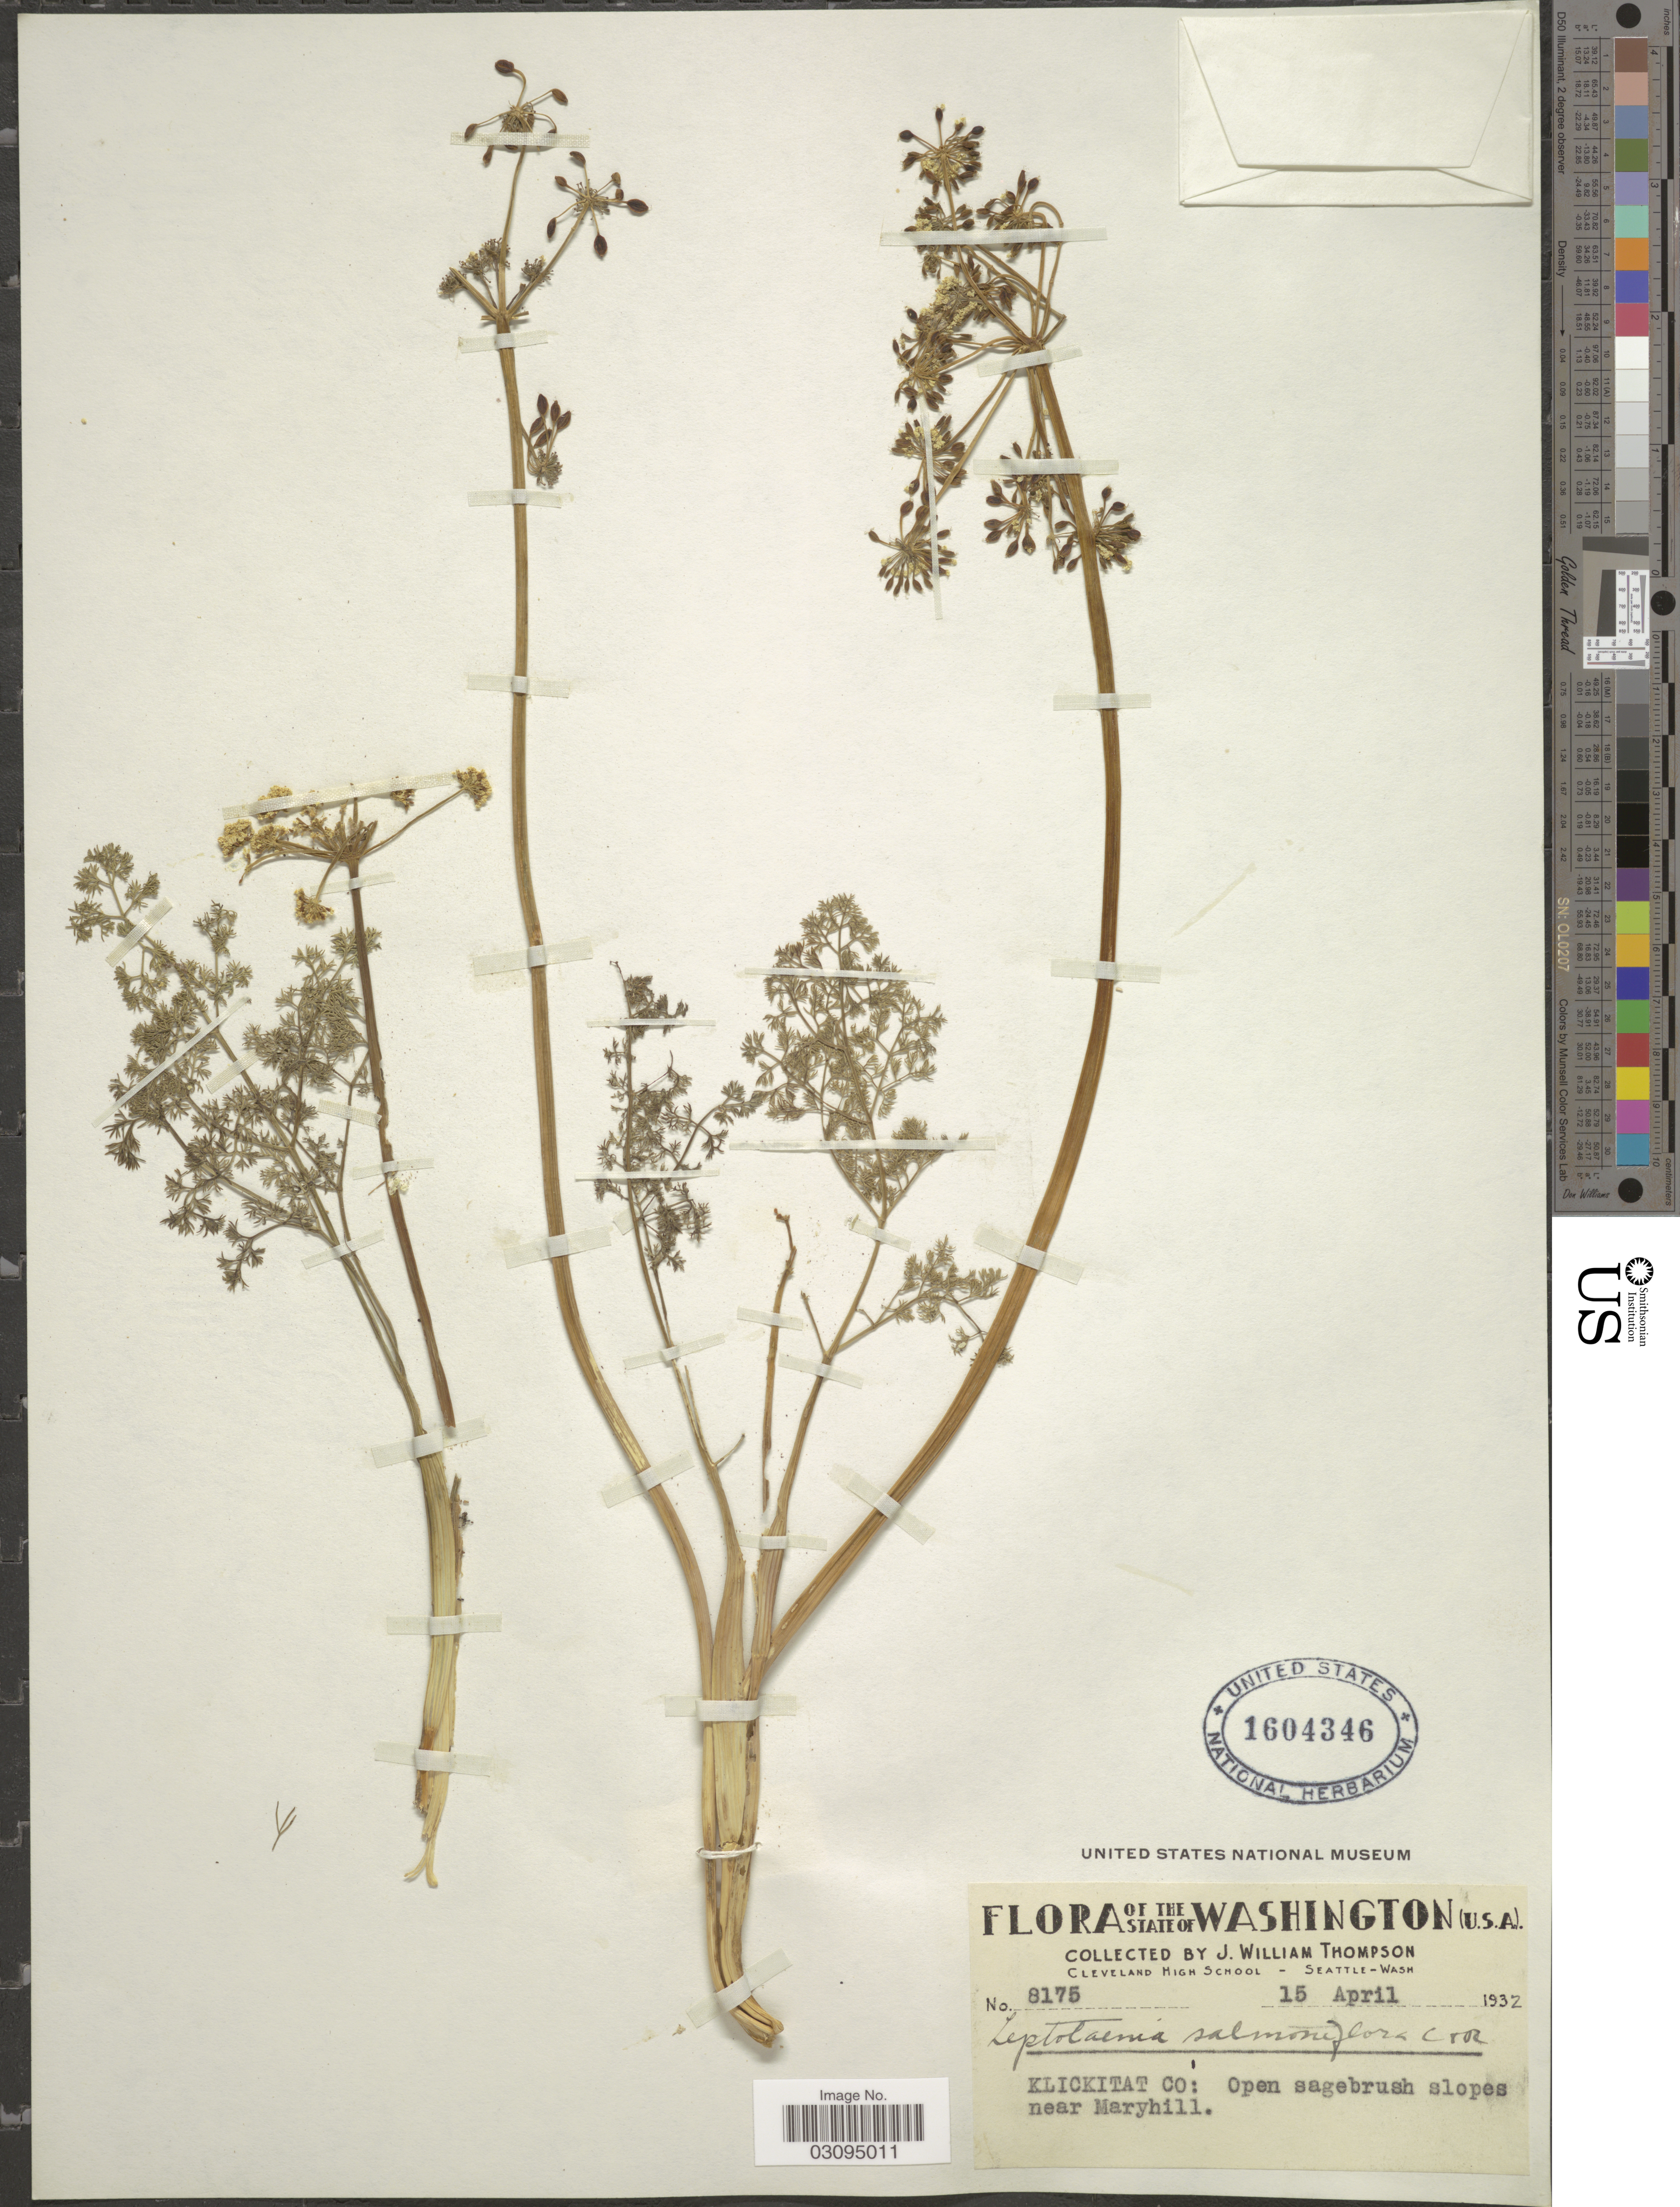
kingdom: Plantae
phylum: Tracheophyta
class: Magnoliopsida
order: Apiales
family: Apiaceae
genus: Lomatium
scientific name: Lomatium salmoniflorum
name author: (J.M. Coult. & Rose) Mathias & Constance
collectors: J. W. Thompson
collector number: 8175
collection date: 1932-04-15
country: United States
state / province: Washington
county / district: Klickitat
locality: Klickitat Co: Open sagebrush slopes near Maryhill.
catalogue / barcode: US 1604346